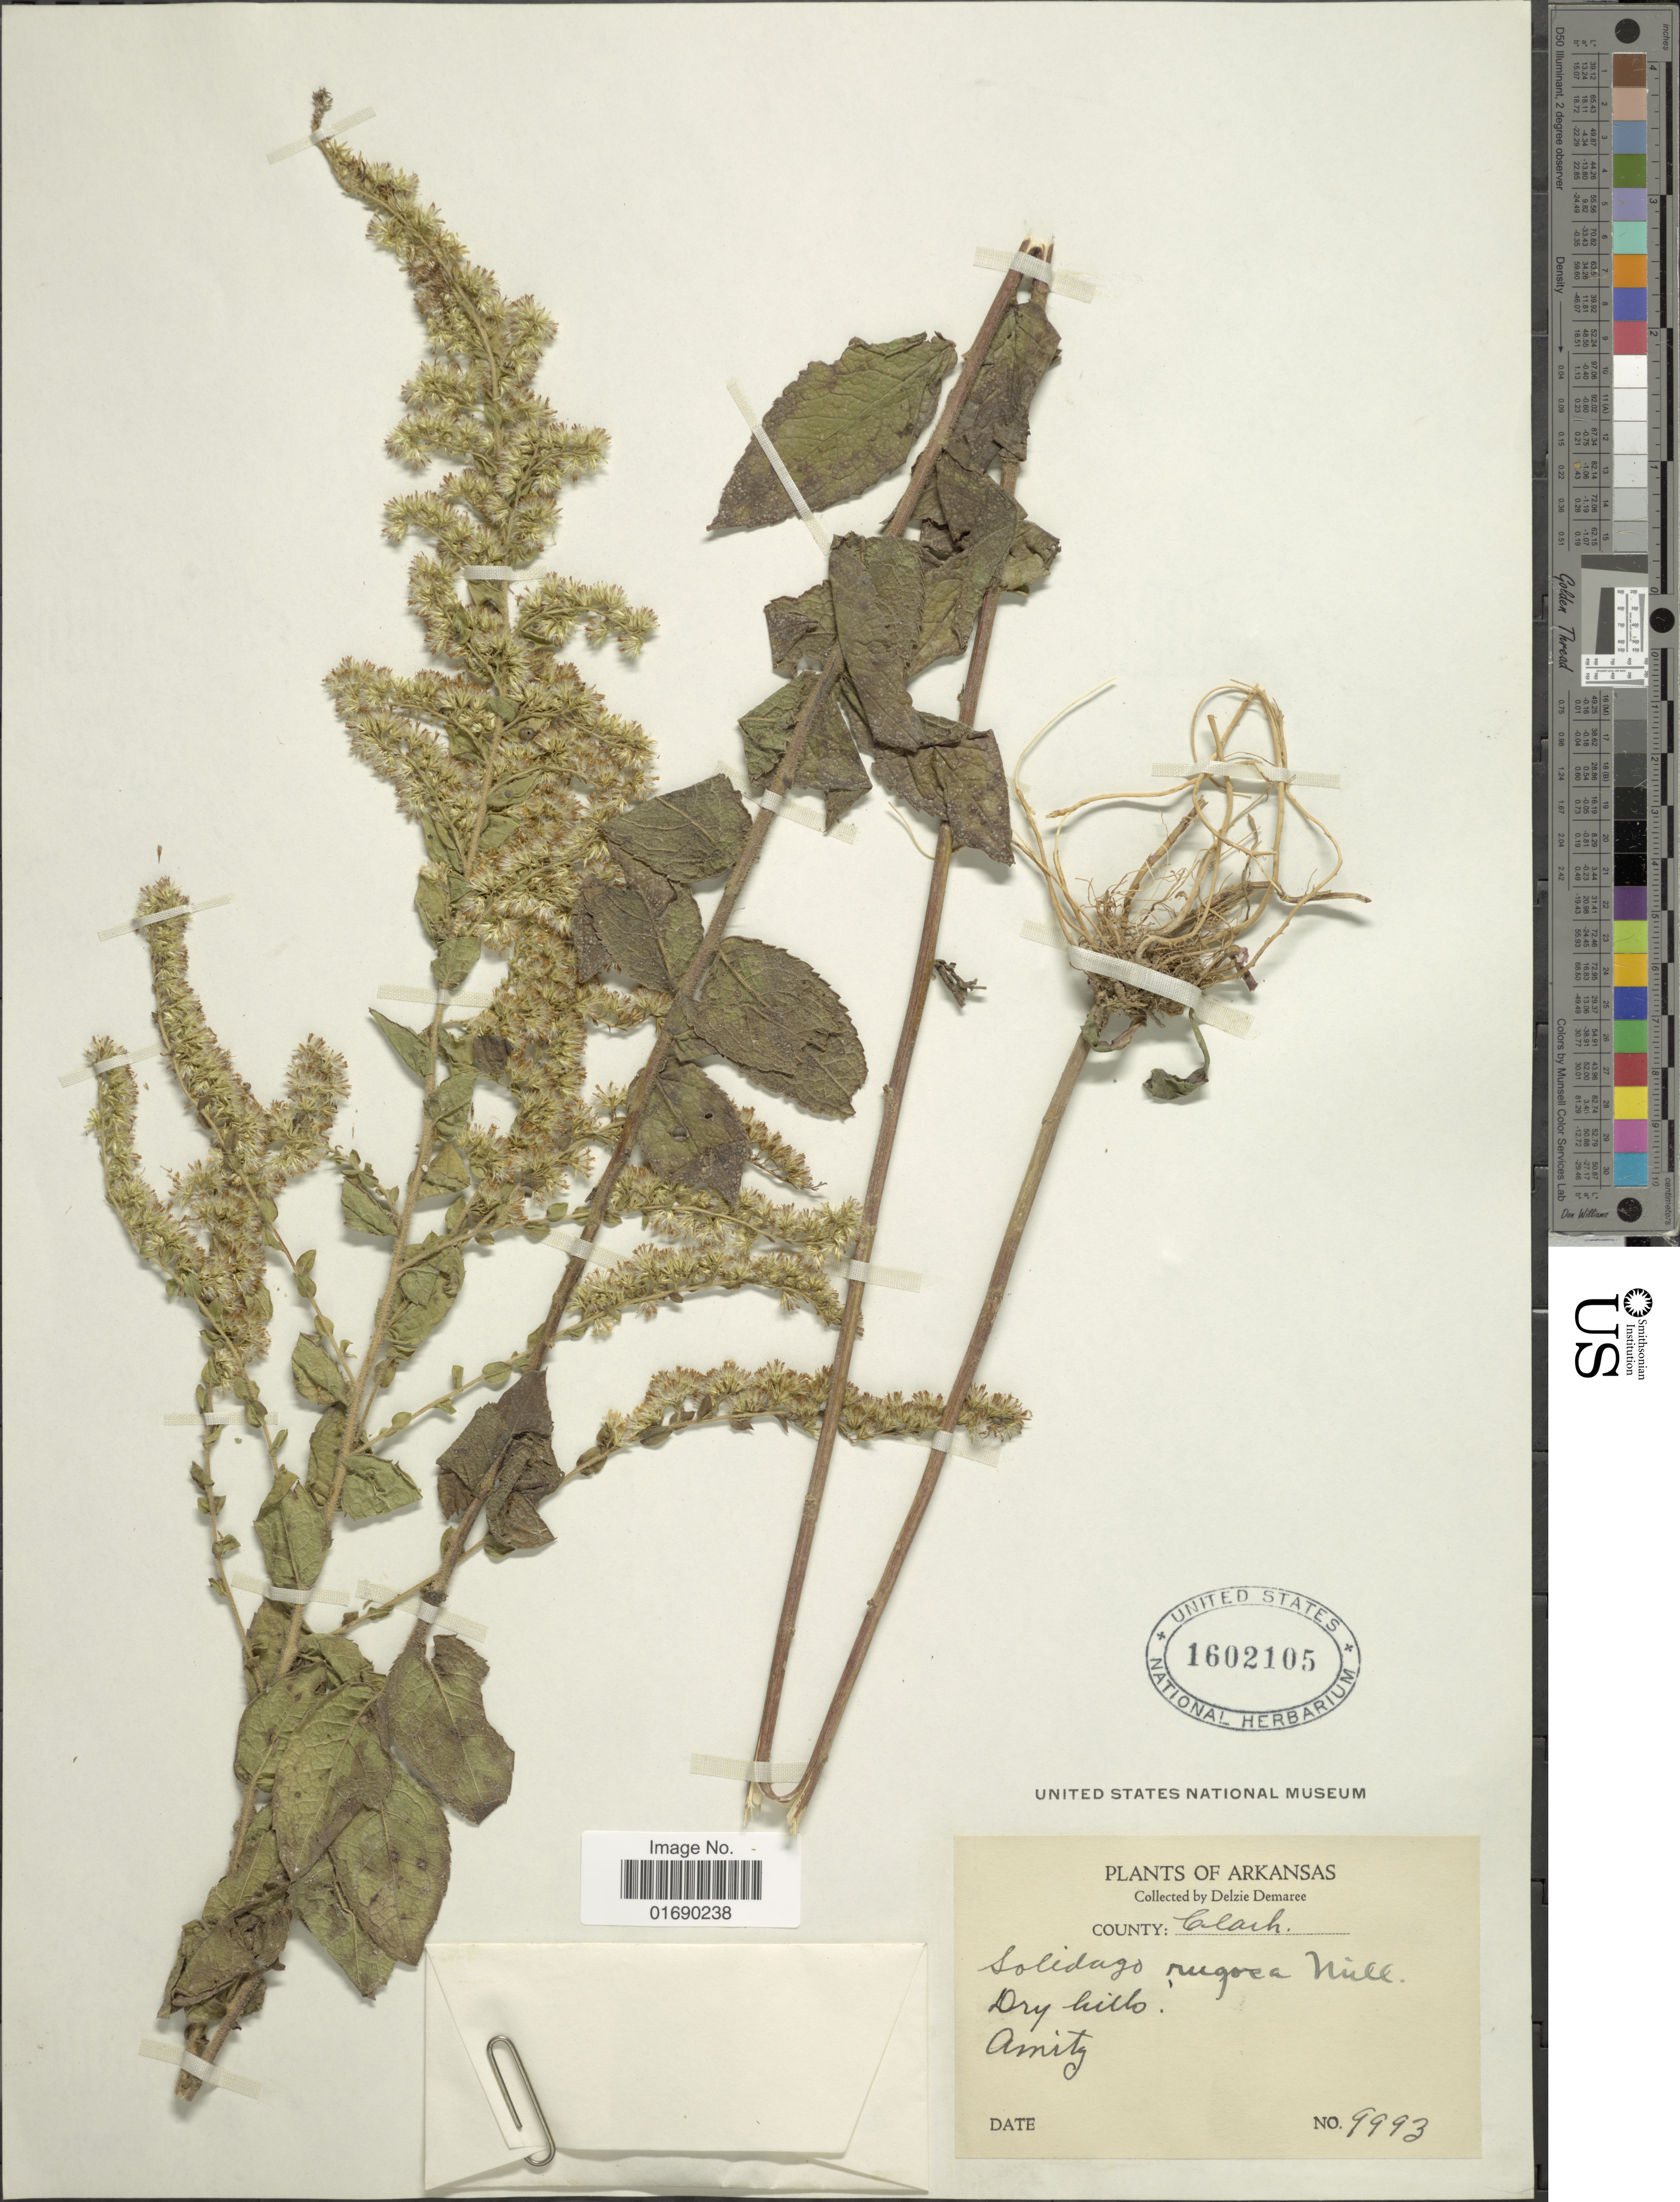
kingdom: Plantae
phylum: Tracheophyta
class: Magnoliopsida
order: Asterales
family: Asteraceae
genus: Solidago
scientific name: Solidago rugosa var. celtidifolia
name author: (Small) Fernald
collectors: D. Demaree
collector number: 9993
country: United States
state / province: Arkansas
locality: County: Clark, Dry hills, Amity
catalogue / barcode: US 1602105